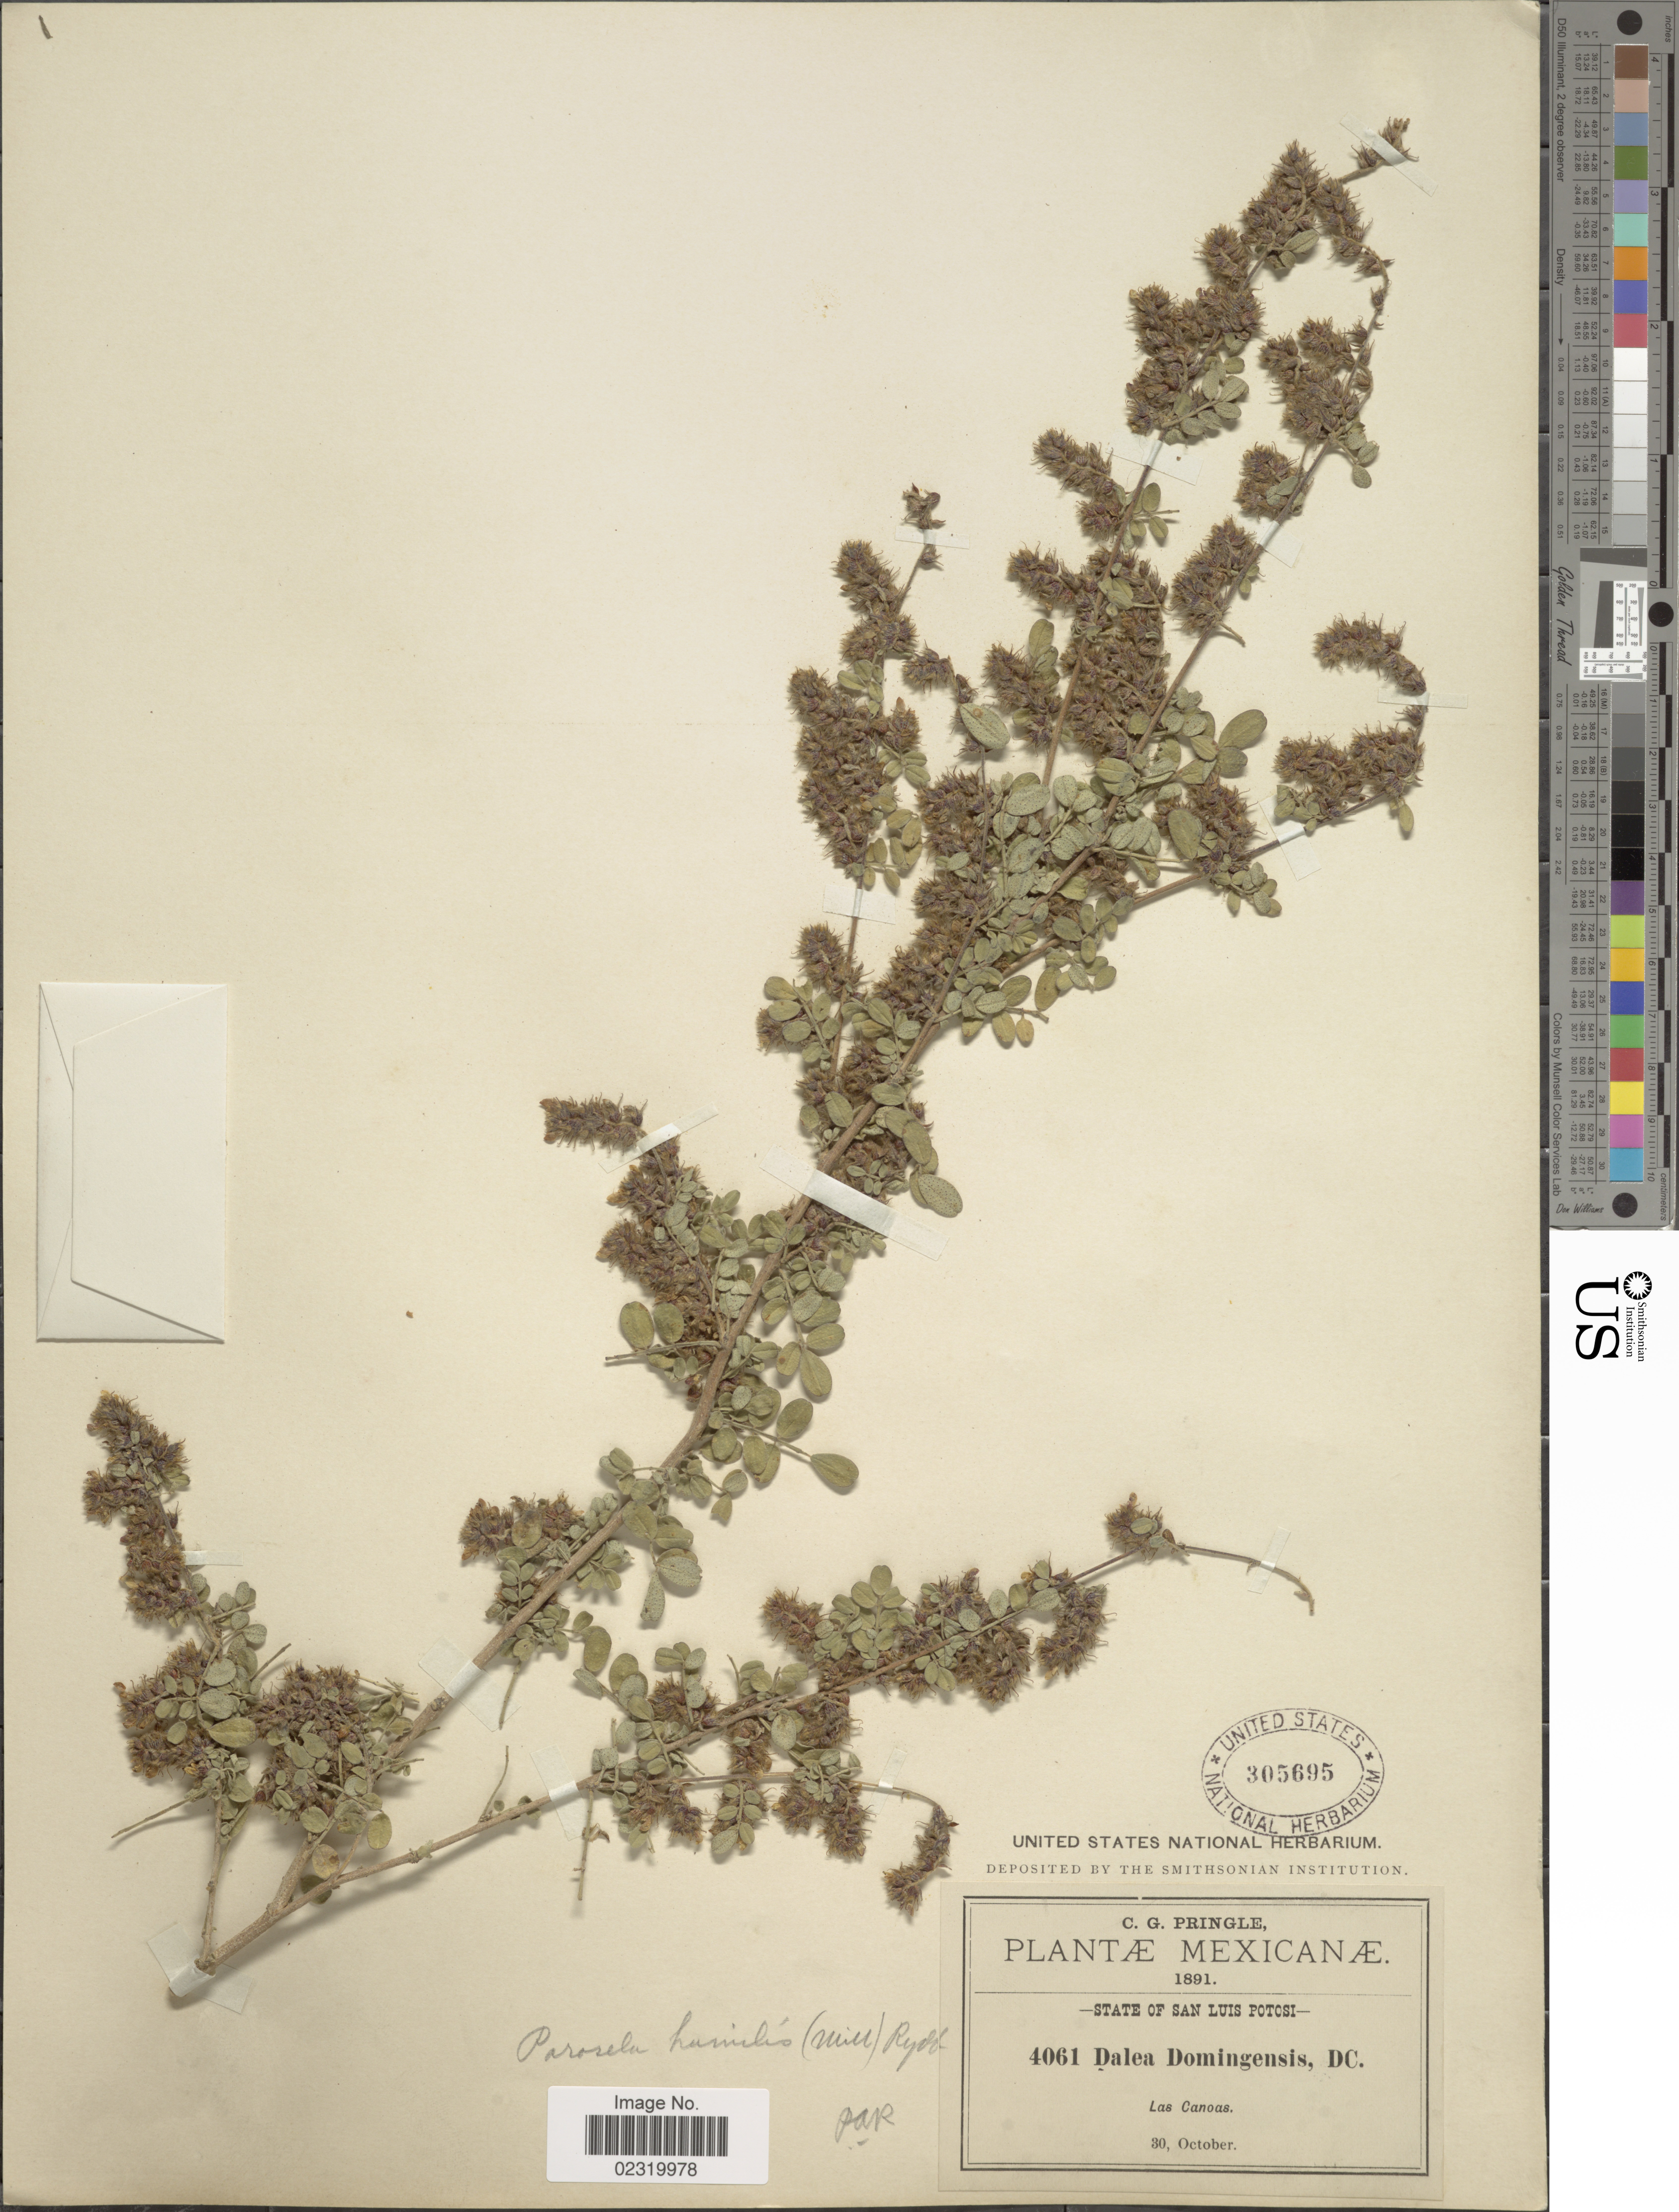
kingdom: Plantae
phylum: Tracheophyta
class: Magnoliopsida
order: Fabales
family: Fabaceae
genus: Dalea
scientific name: Dalea scandens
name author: (Mill.) R.T. Clausen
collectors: C. G. Pringle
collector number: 4061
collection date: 1891-10-30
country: Mexico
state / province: San Luis Potosí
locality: Las Canoas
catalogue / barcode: US 305695